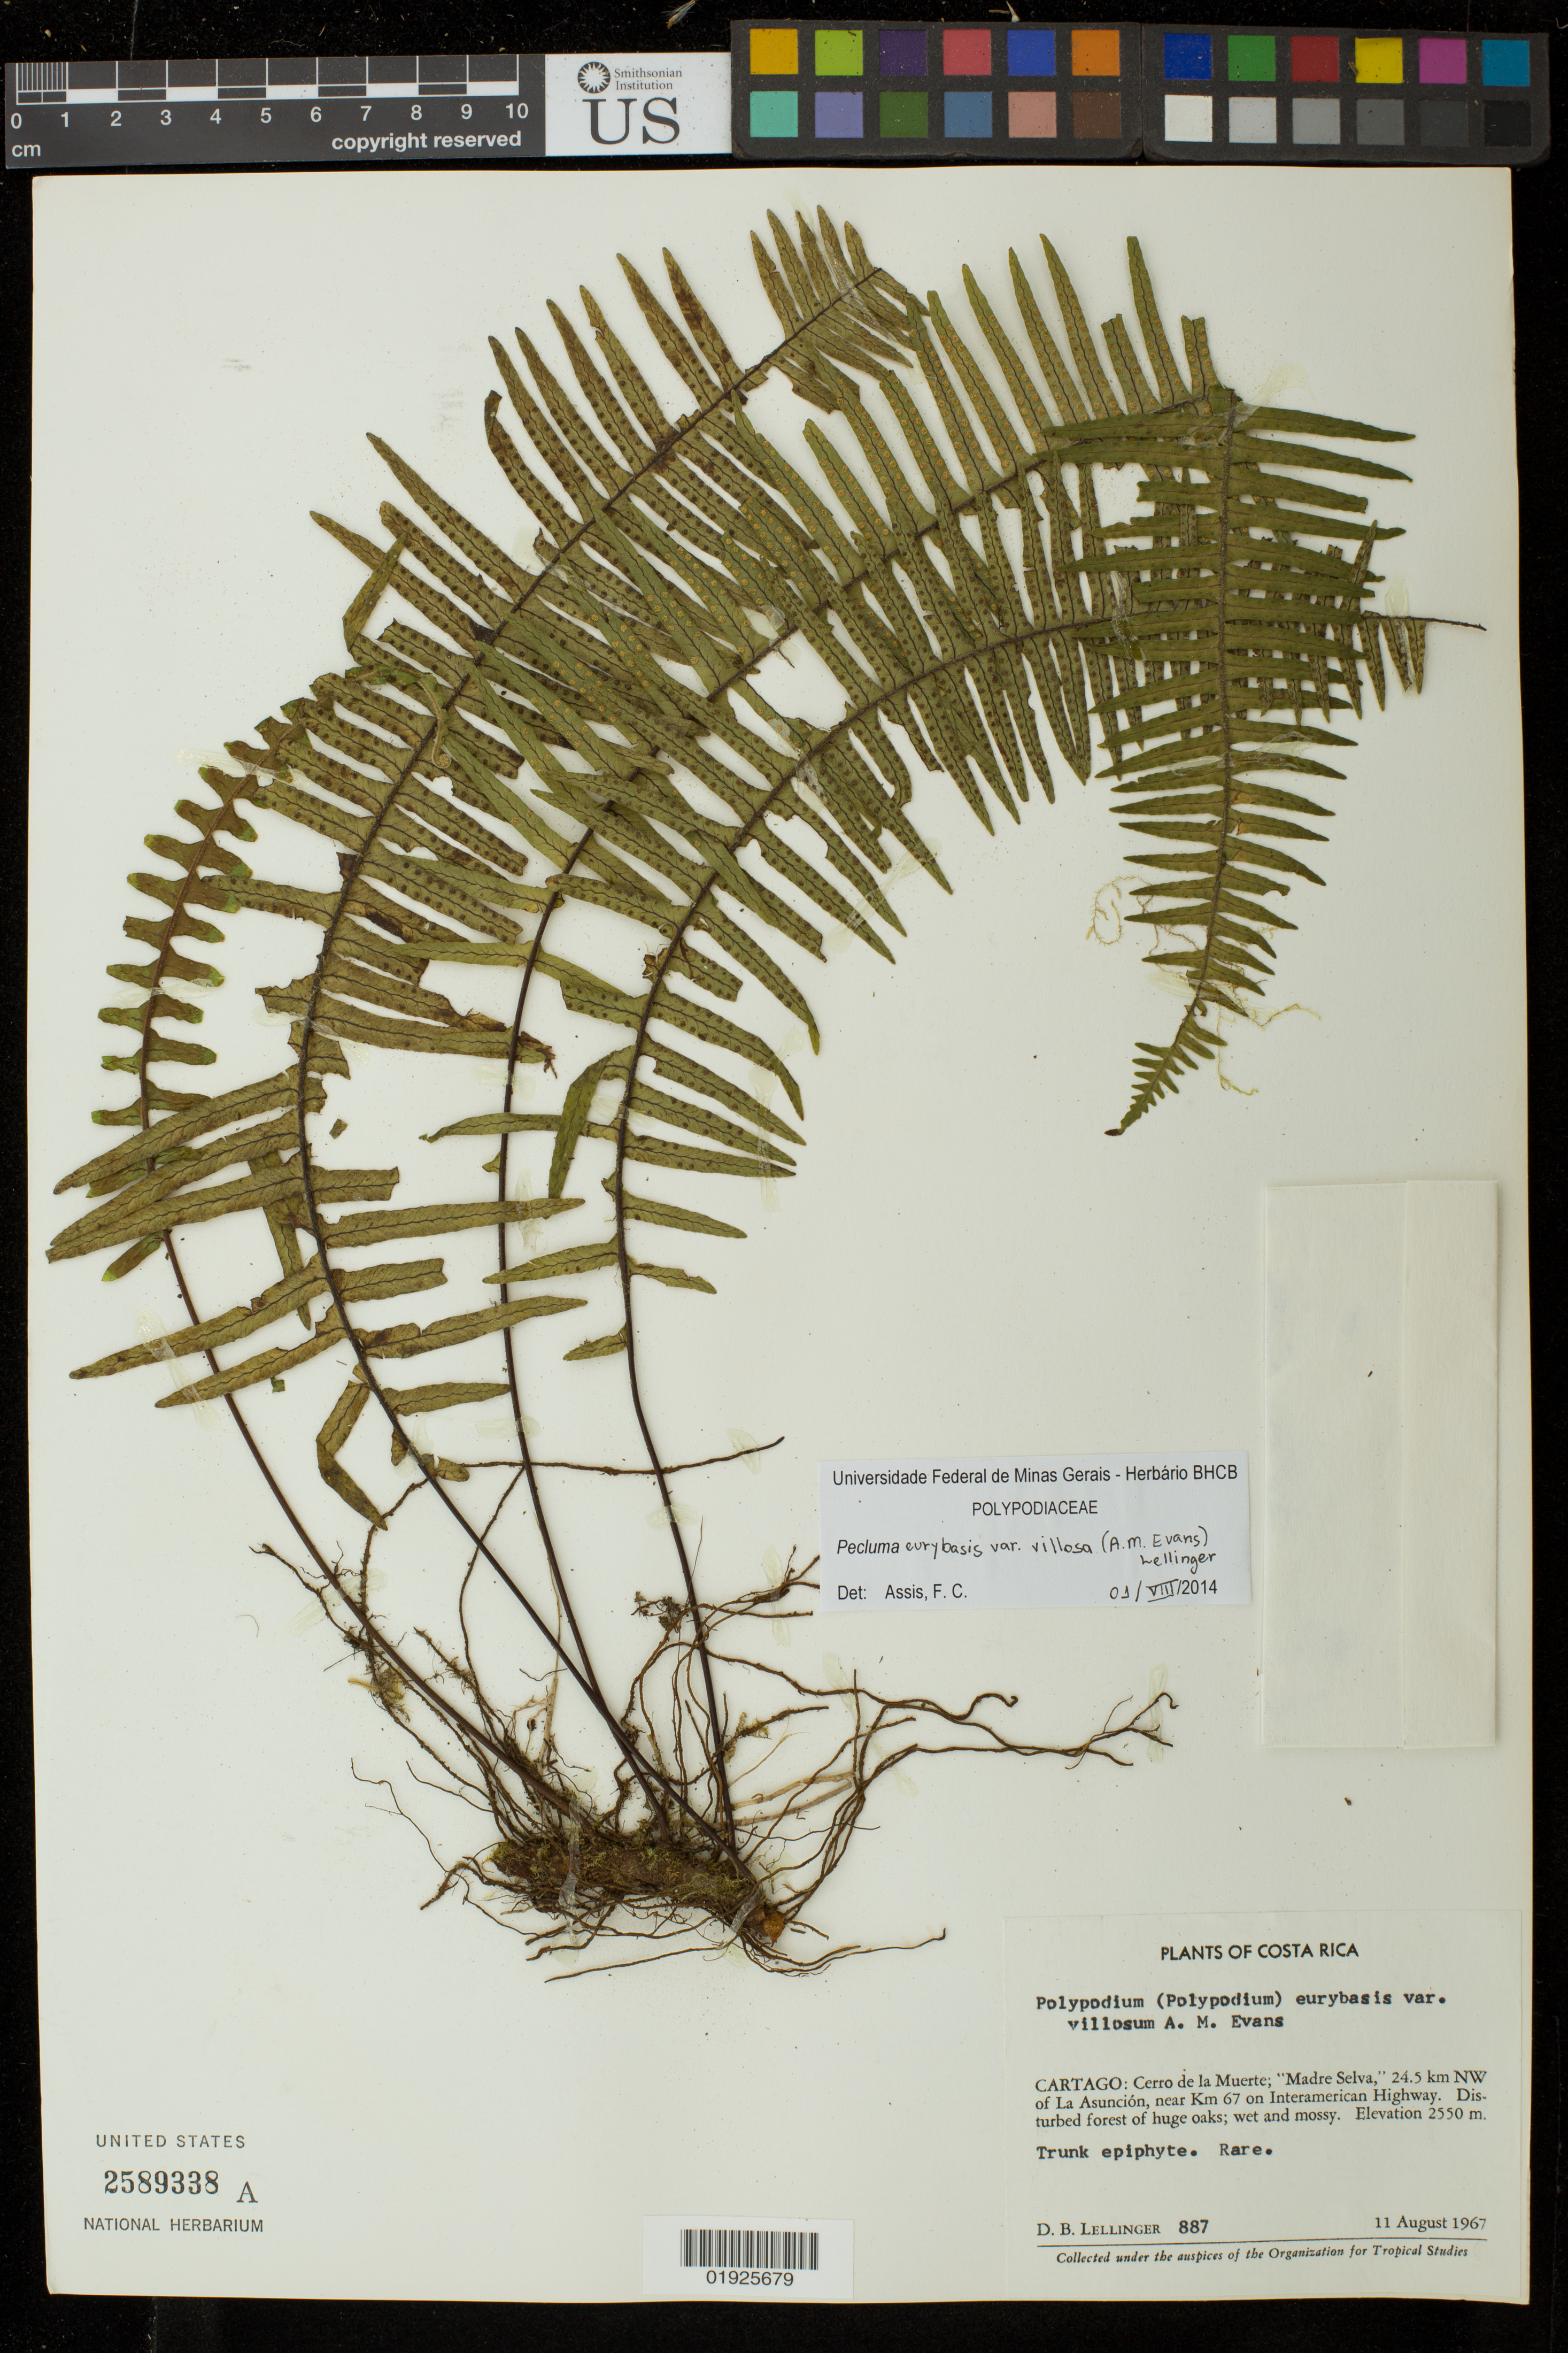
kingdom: Plantae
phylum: Tracheophyta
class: Polypodiopsida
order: Polypodiales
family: Polypodiaceae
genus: Pecluma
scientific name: Pecluma eurybasis var. villosa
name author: (A.M. Evans) Lellinger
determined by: Assis, F. C.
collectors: D. B. Lellinger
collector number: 887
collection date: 1967-08-11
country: Costa Rica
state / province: Cartago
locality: Cerro de la Muerte, "Madre Selva", 24.5 km NW of La Asuncion, near Km 67 on Interamerican Highway.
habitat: Disturbed forest of huge oaks; wet and mossy.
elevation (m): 2550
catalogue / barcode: US 2589338A